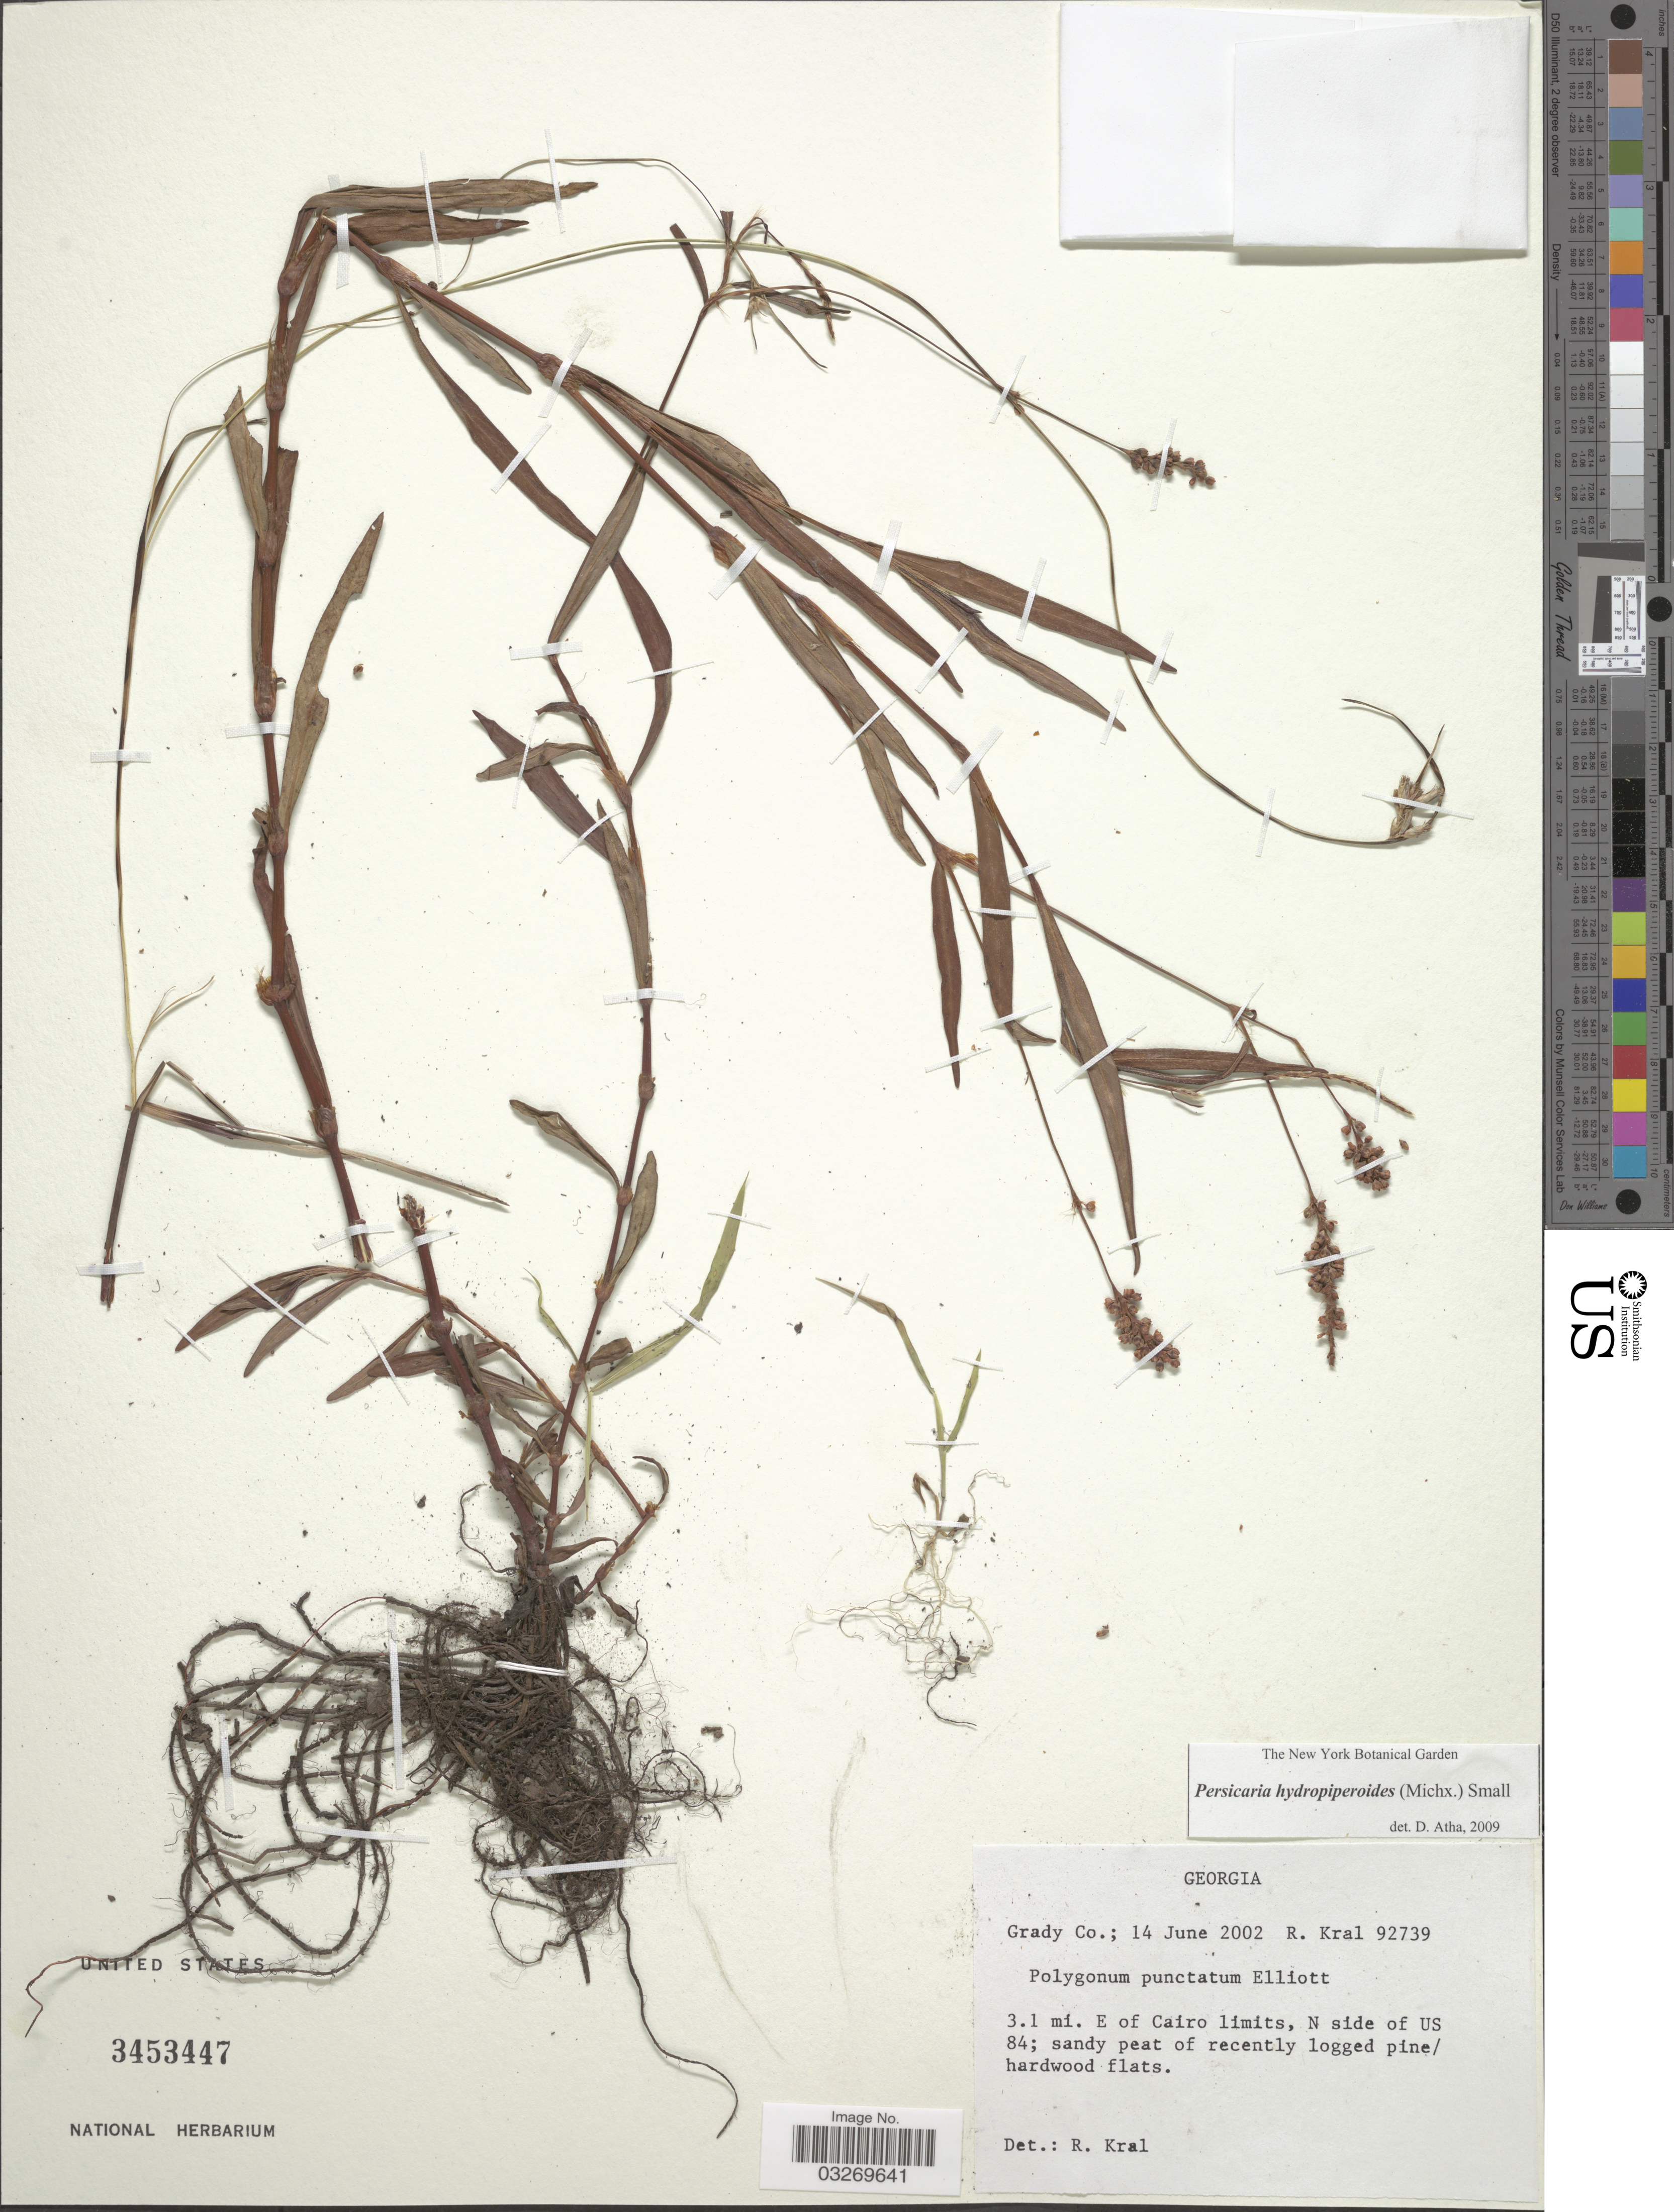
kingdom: Plantae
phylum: Tracheophyta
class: Magnoliopsida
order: Caryophyllales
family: Polygonaceae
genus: Persicaria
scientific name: Persicaria hydropiperoides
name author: (Michx.) Small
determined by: Atha, D. E.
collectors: R. Kral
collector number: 92739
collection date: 2002-06-14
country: United States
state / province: Georgia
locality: Grady Co.; 3.1 mi. E of Cairo limits, N side of US 84.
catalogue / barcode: US 3453447